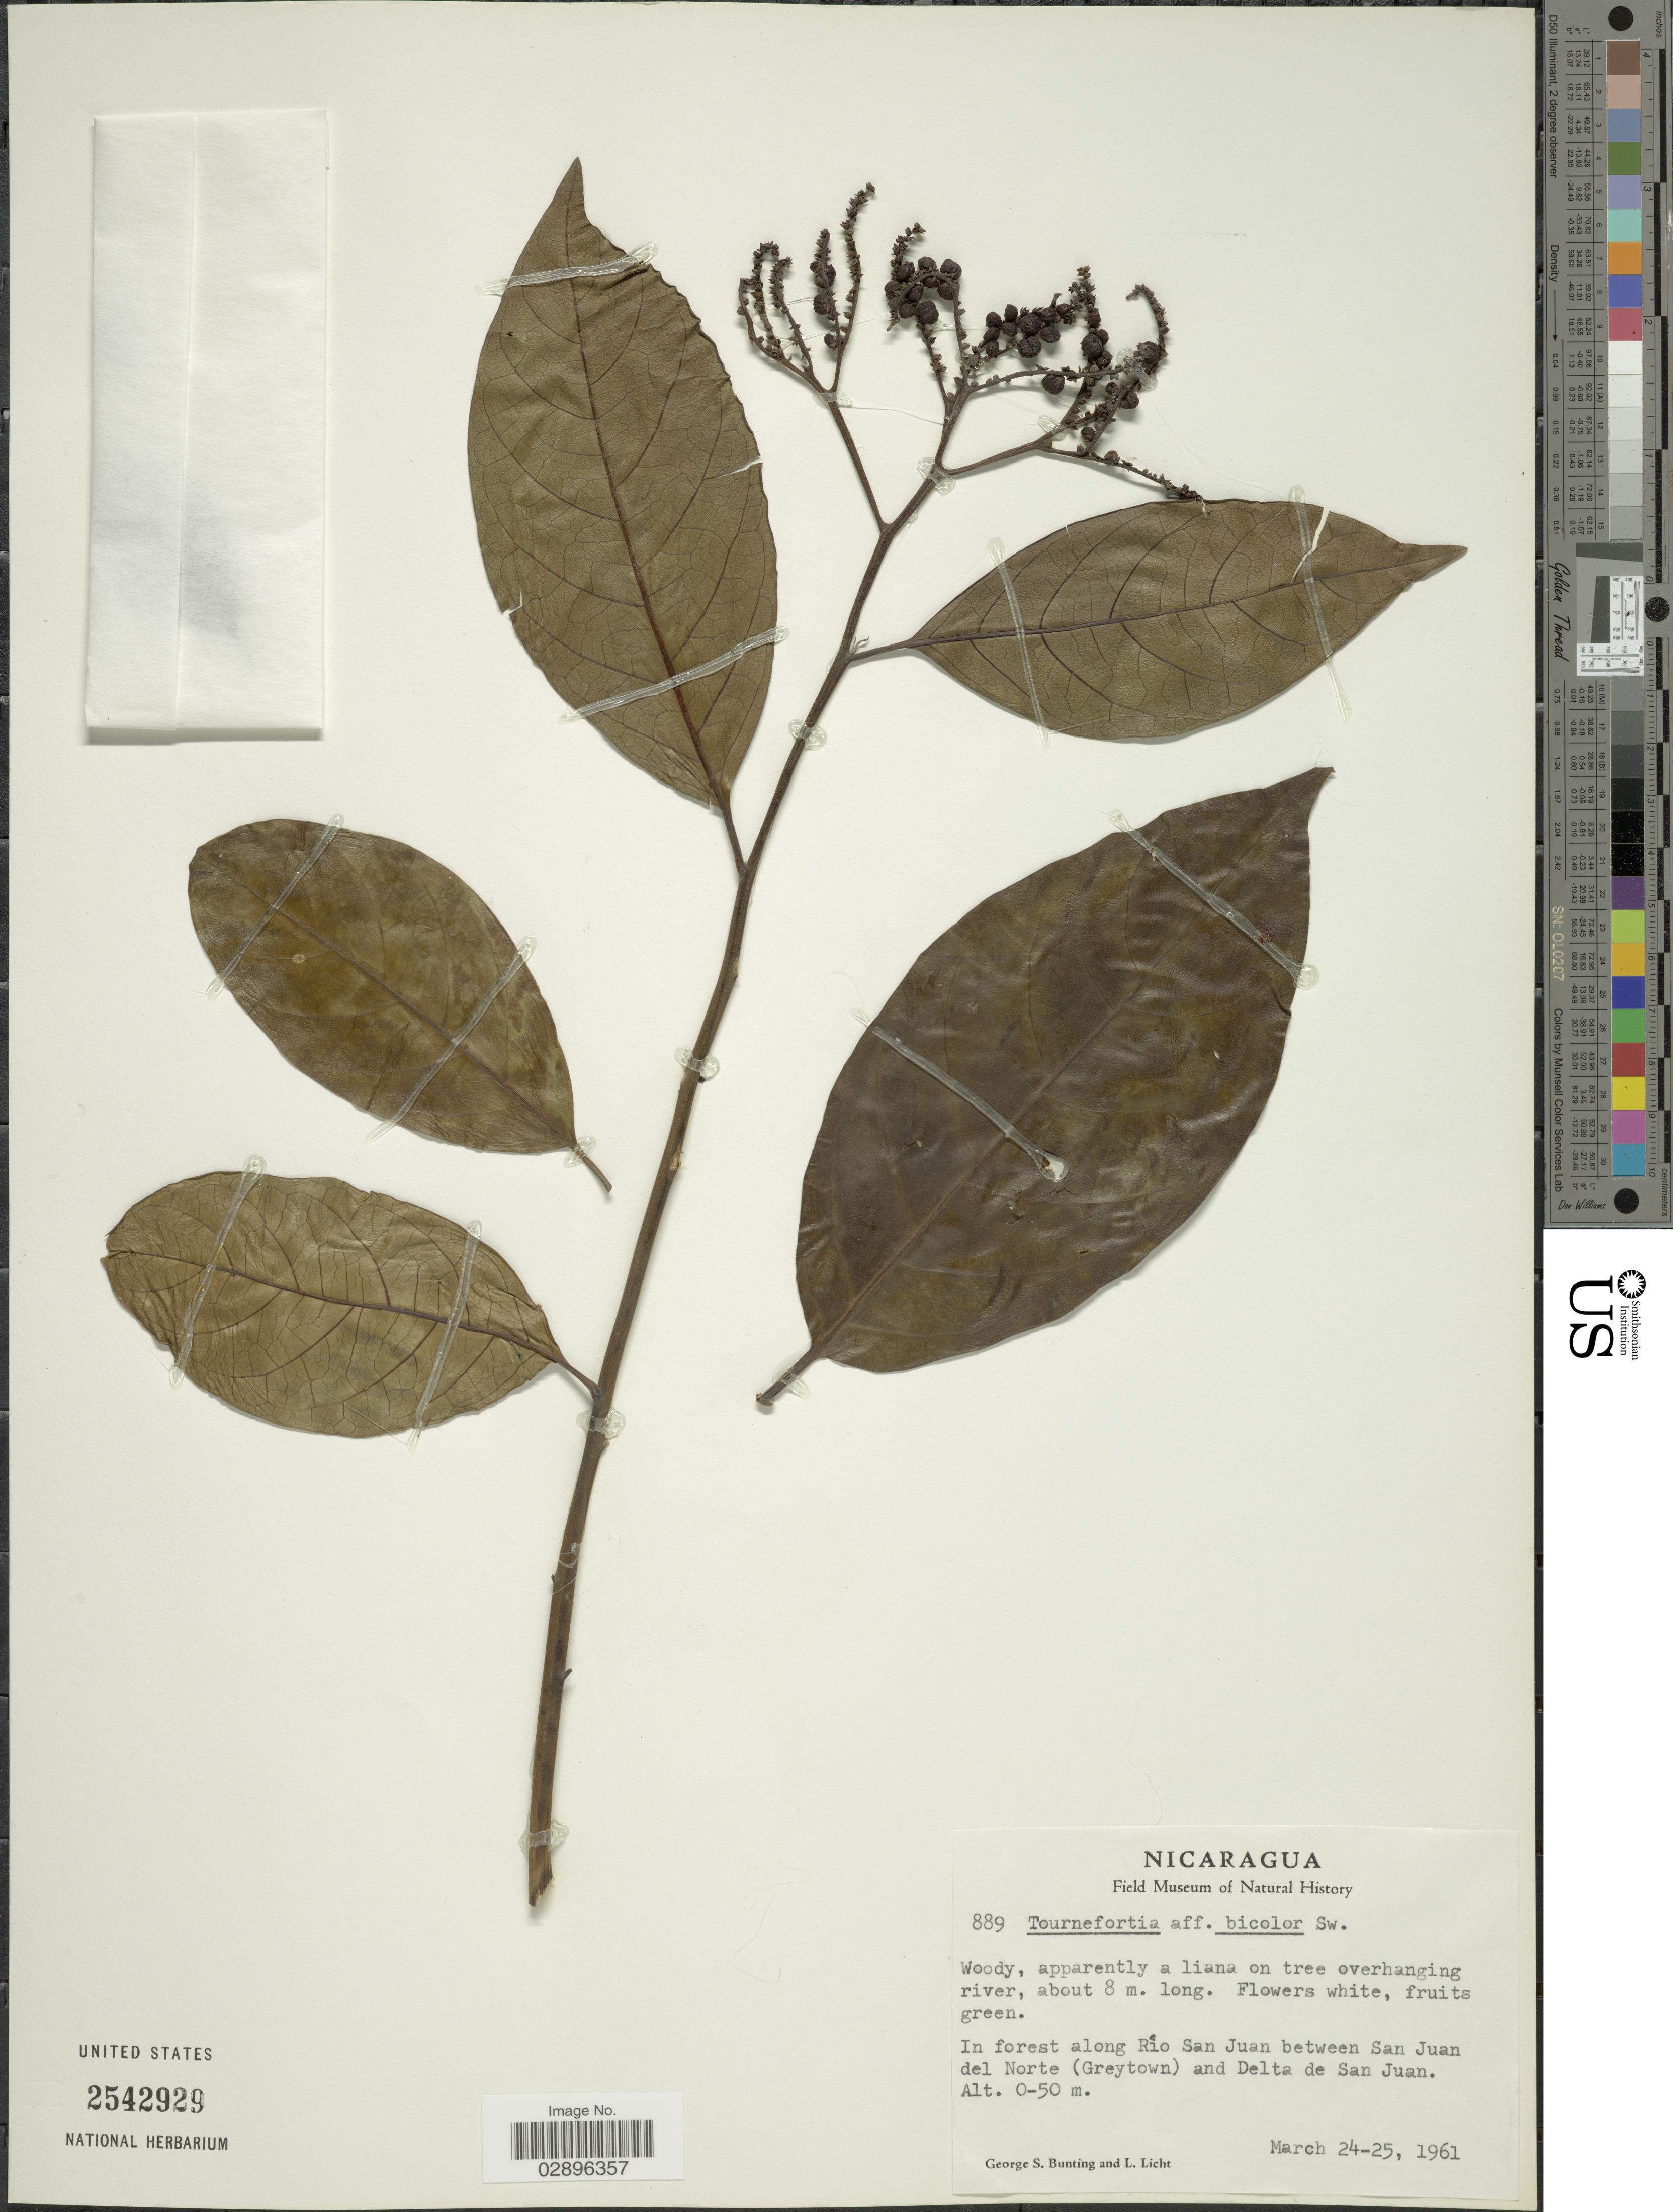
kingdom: Plantae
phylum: Tracheophyta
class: Magnoliopsida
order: Boraginales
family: Heliotropiaceae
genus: Tournefortia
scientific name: Tournefortia bicolor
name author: Sw.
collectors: G. S. Bunting & L. Licht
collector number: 889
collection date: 1961-03-24/1961-03-25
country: Nicaragua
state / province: Rio San Juan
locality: In forest along Rio San Juan between San Juan del Norte (Greytown) and Delta de San Juan.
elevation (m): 0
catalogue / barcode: US 2542929